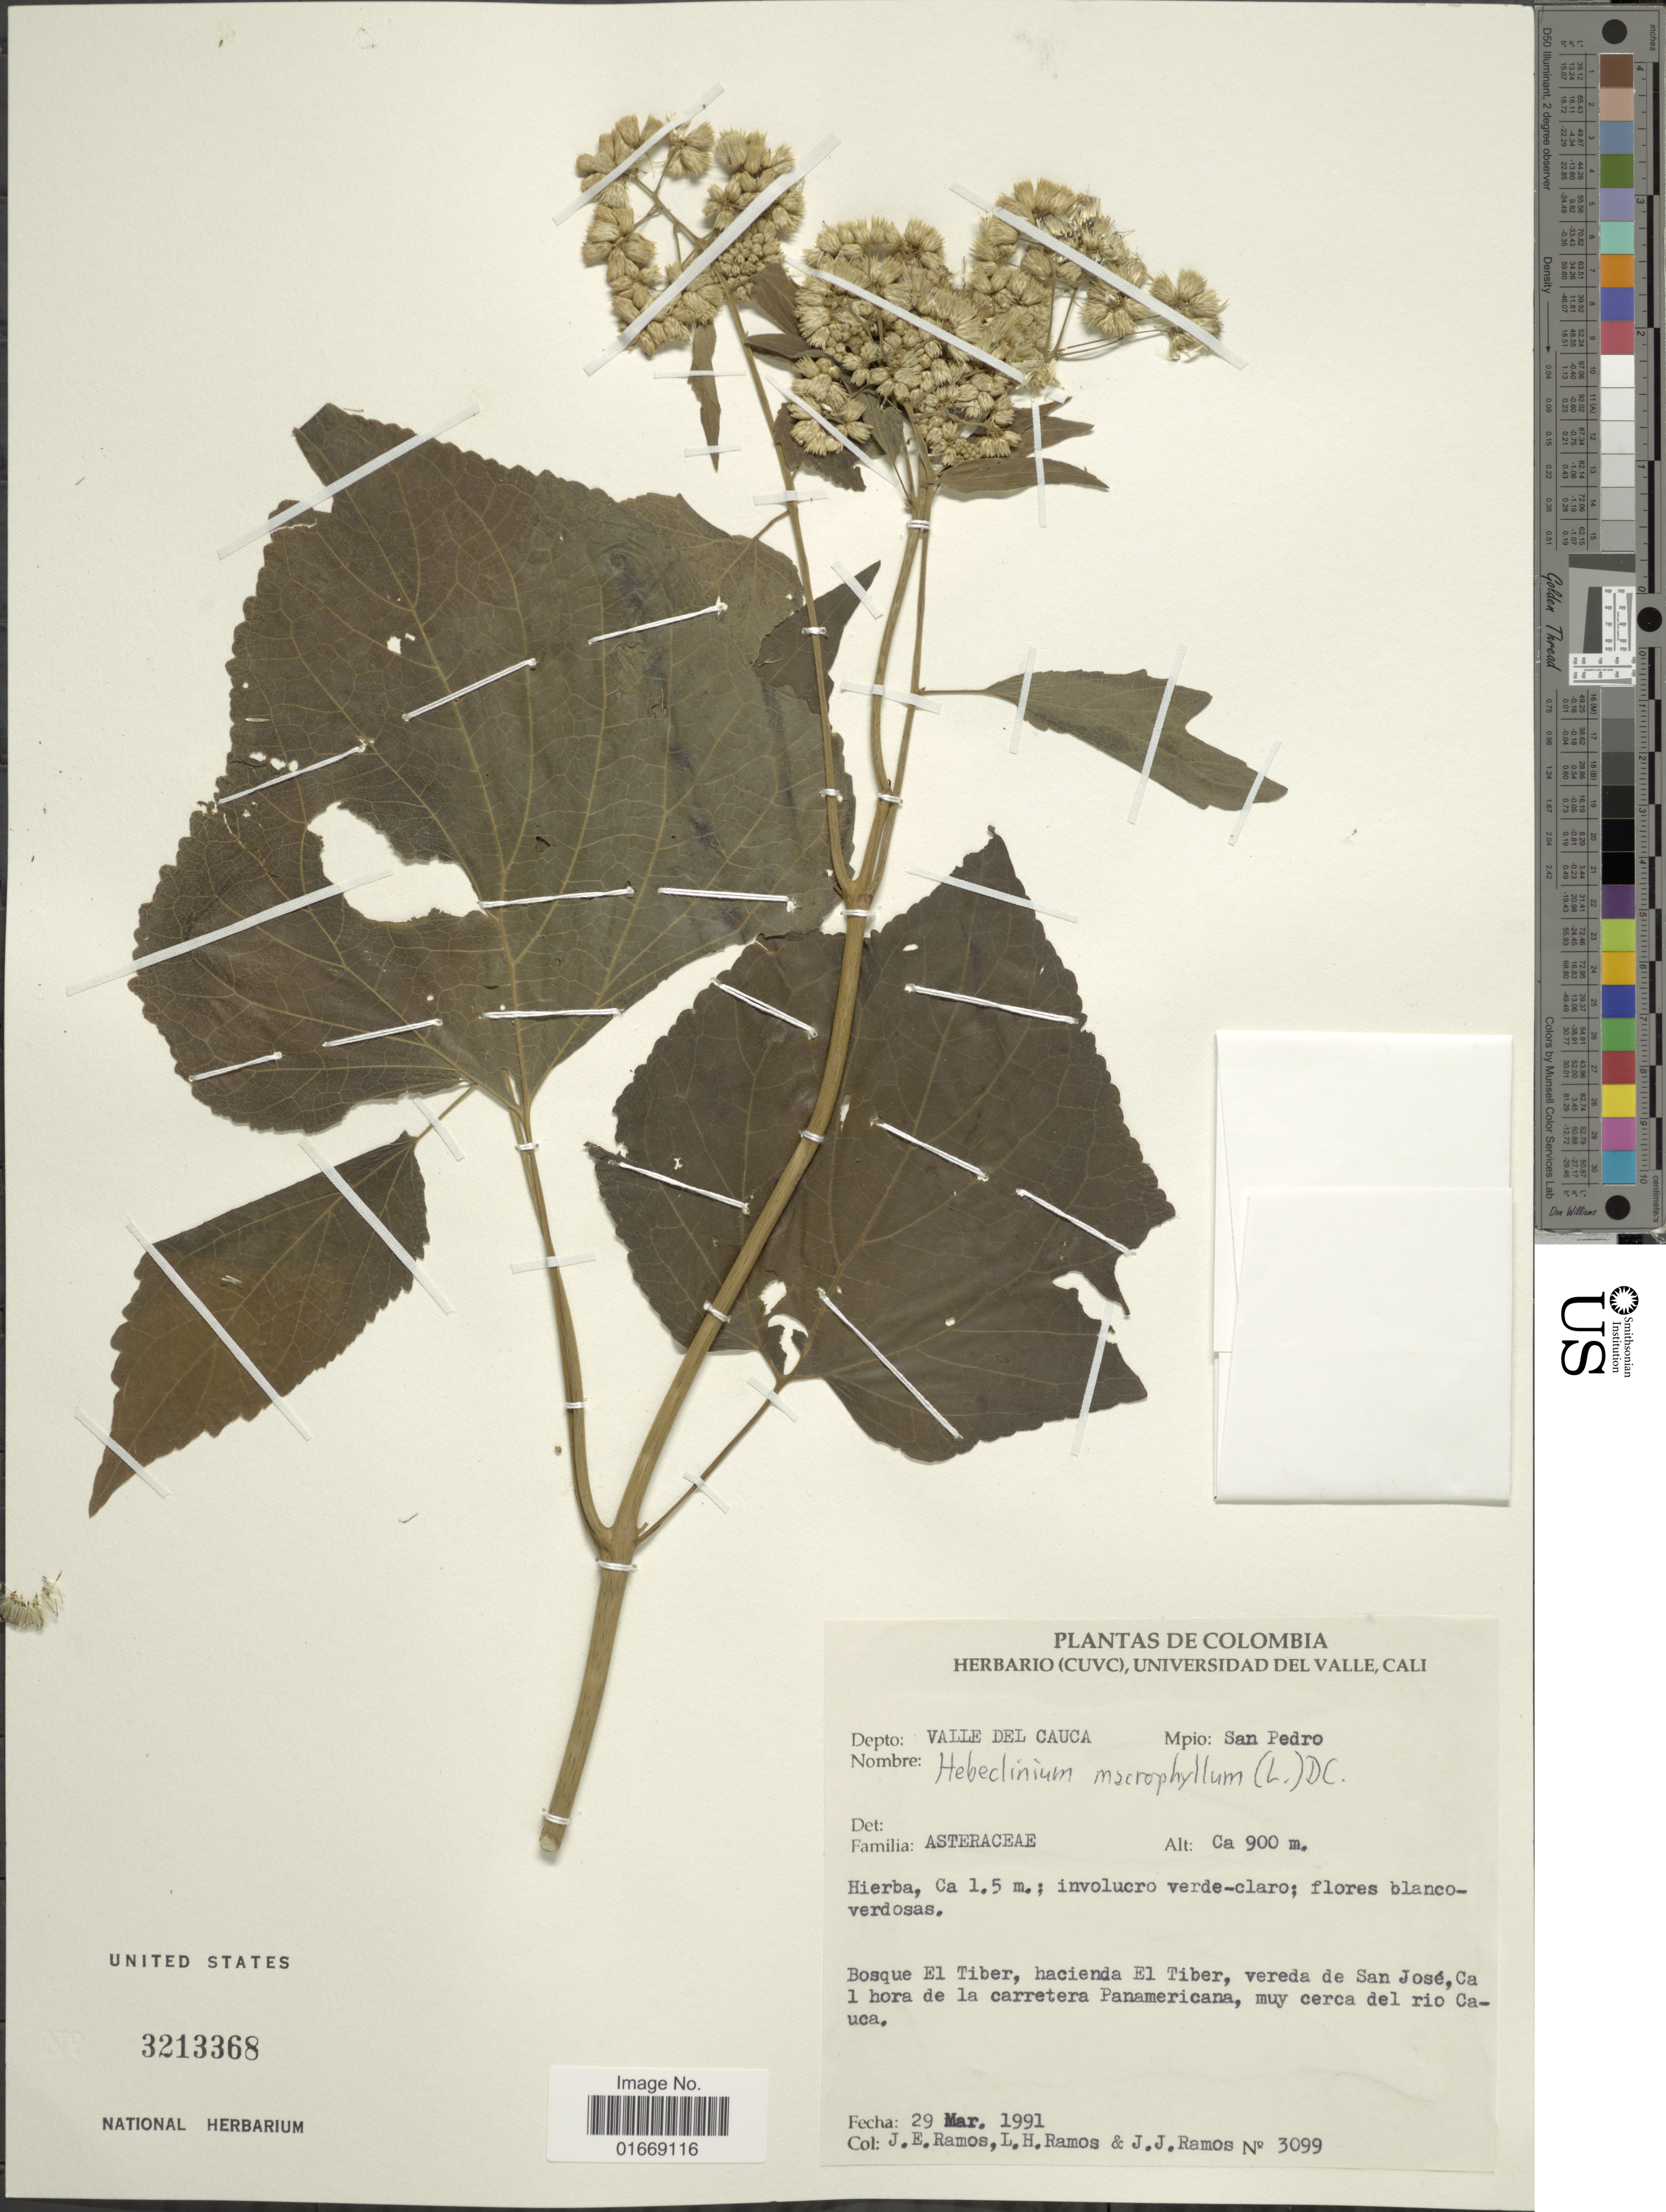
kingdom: Plantae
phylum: Tracheophyta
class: Magnoliopsida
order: Asterales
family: Asteraceae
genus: Hebeclinium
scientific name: Hebeclinium macrophyllum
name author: (L.) DC.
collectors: J. E. Ramos, L. Ramos & J. J. Ramos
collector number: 3099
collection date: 1991-03-29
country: Colombia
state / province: Valle del Cauca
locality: Mpio. San Pedro, Bosque El Tiber, hacienda El Tiber, vereda de San Jose, ca 1 hora de la carretera Panamericana, muy cerca del rio Cauca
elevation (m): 900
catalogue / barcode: US 3213368